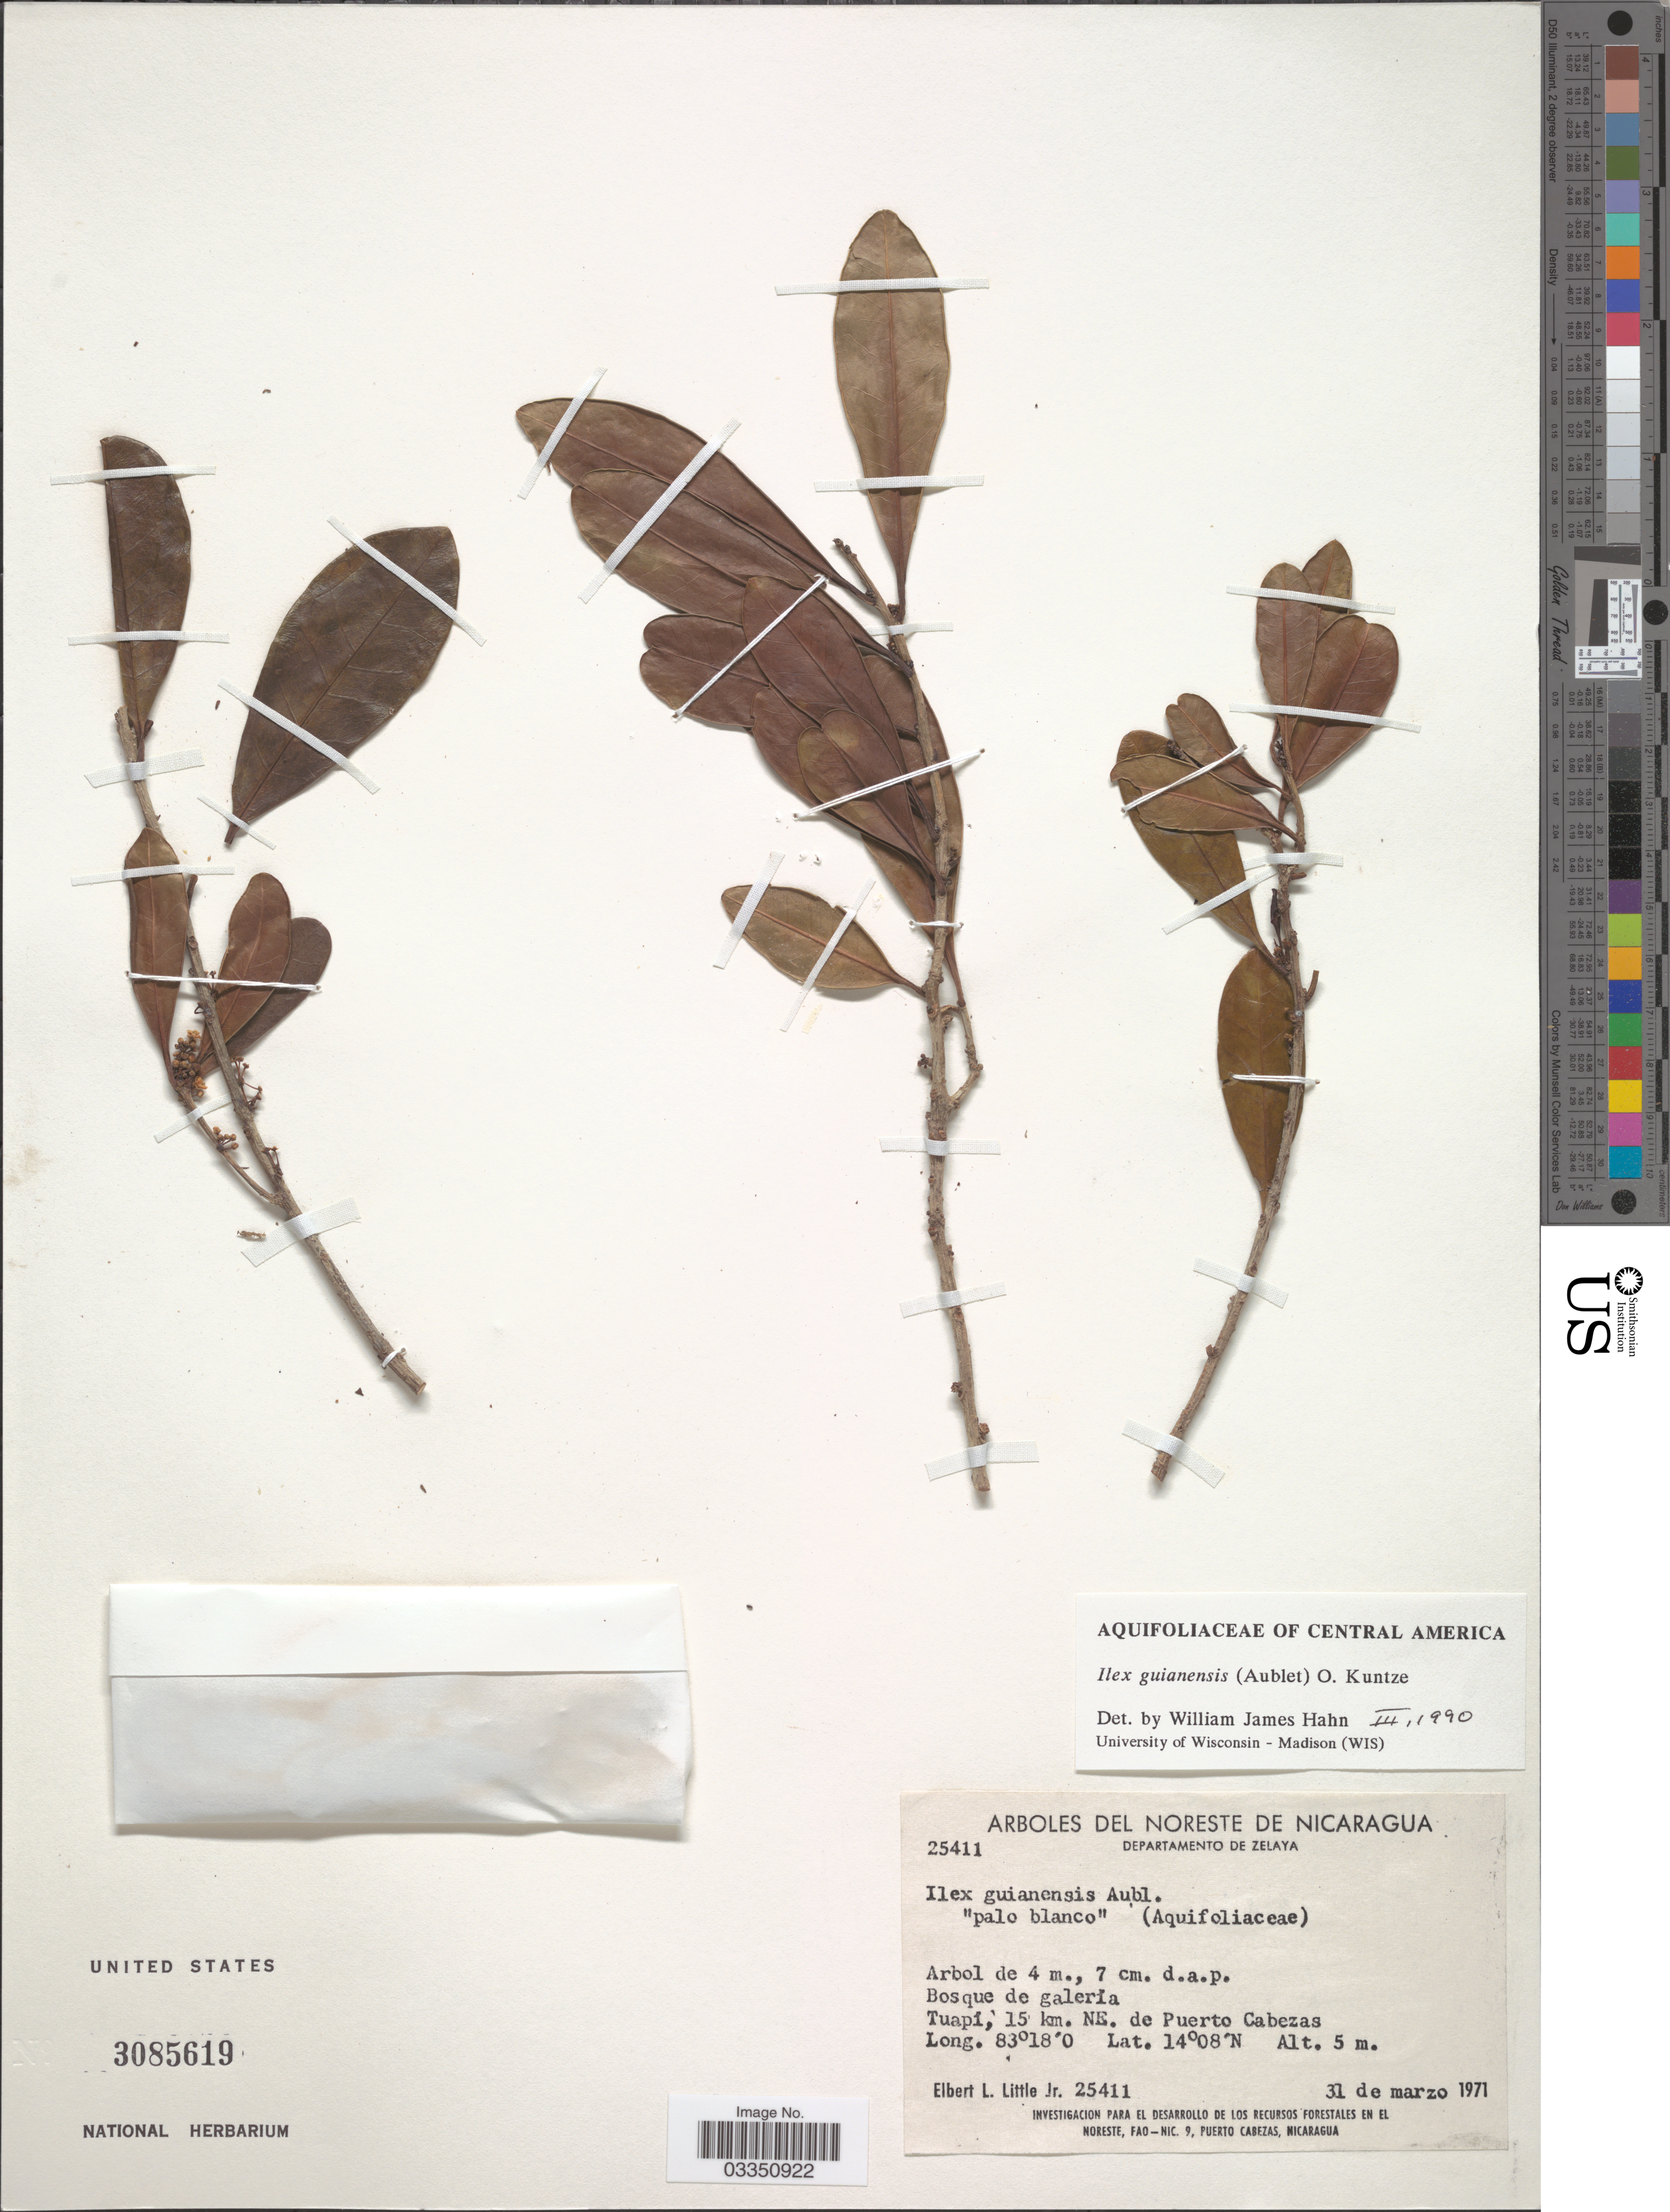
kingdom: Plantae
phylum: Tracheophyta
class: Magnoliopsida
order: Aquifoliales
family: Aquifoliaceae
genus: Ilex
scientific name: Ilex guianensis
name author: (Aubl.) Kuntze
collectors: E. L. Little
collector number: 25411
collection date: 1971-03-31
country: Nicaragua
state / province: Atlántico Norte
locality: Arboles del Noreste de Nicaragua, Departamento de Zelaya, Tuapí, 15 km. NE. de Puerto Cabezas.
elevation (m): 5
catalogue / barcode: US 3085619